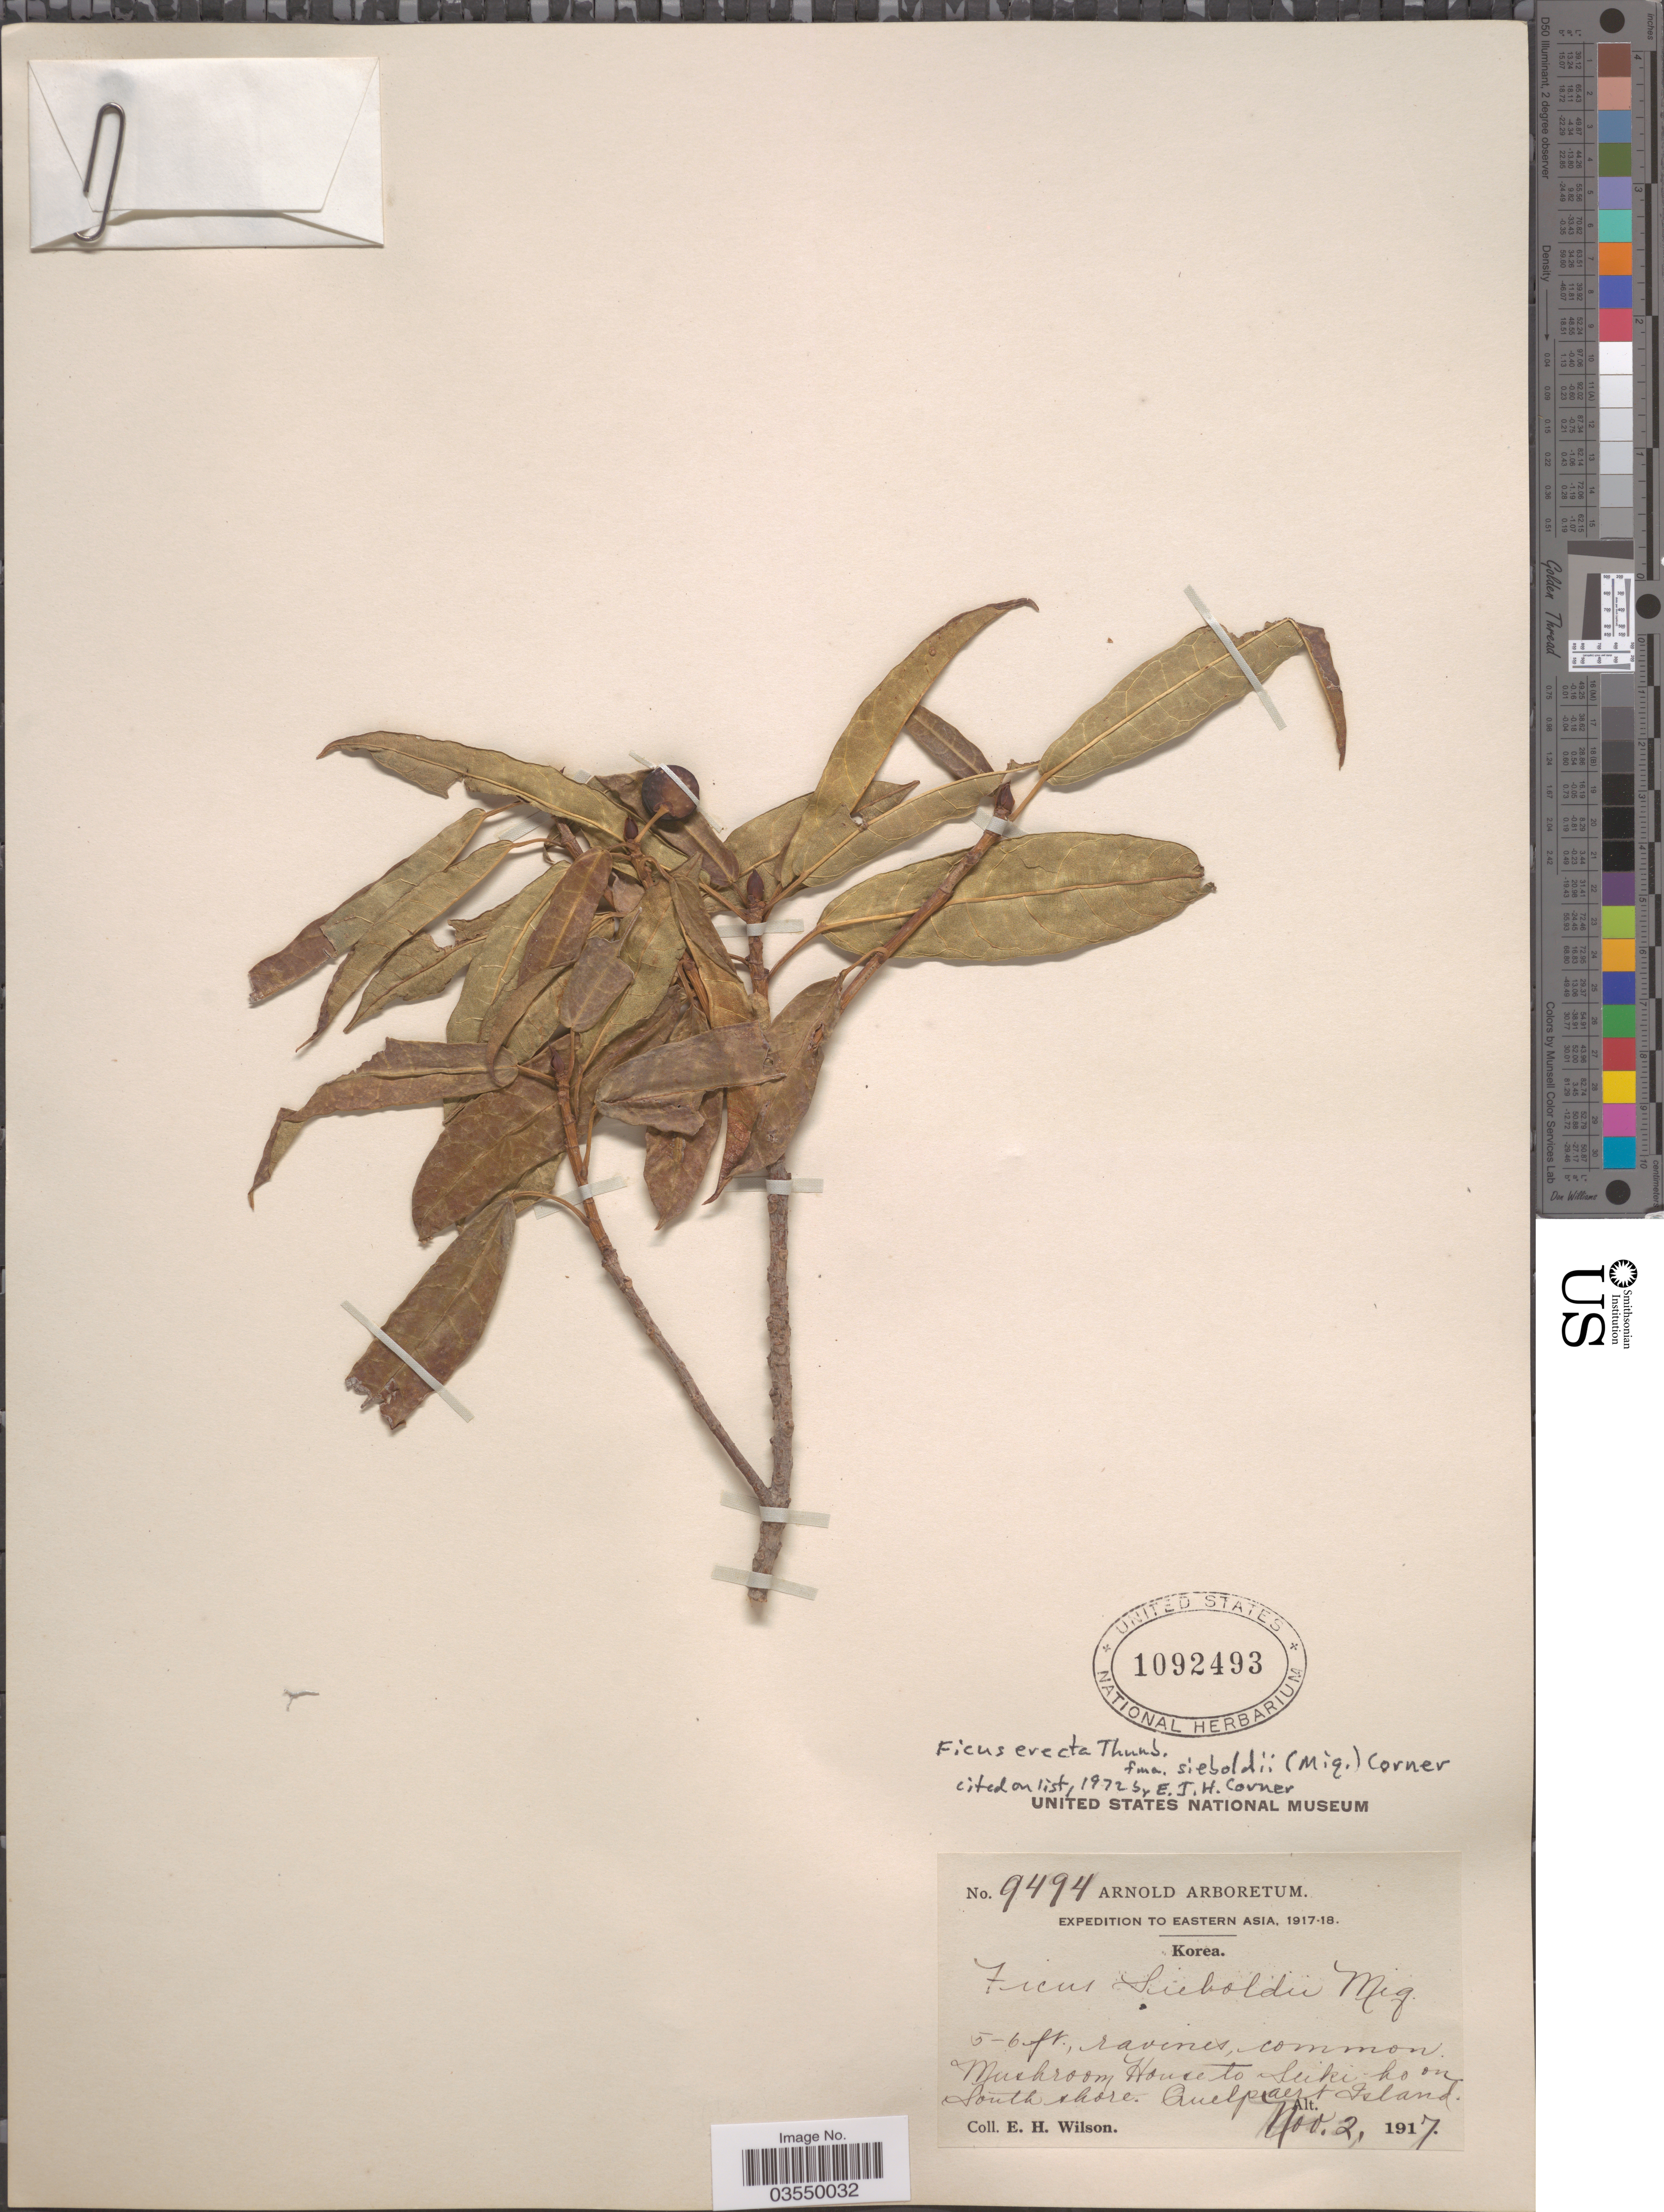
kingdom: Plantae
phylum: Tracheophyta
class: Magnoliopsida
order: Rosales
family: Moraceae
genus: Ficus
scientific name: Ficus erecta f. sieboldii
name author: (Miq.) Corner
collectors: E. Wilson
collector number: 9494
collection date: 1917-11-02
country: South Korea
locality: Eastern Asia. Mushroom House to Seiki-ko on South shore. Quelpaert Island.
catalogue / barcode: US 1092493